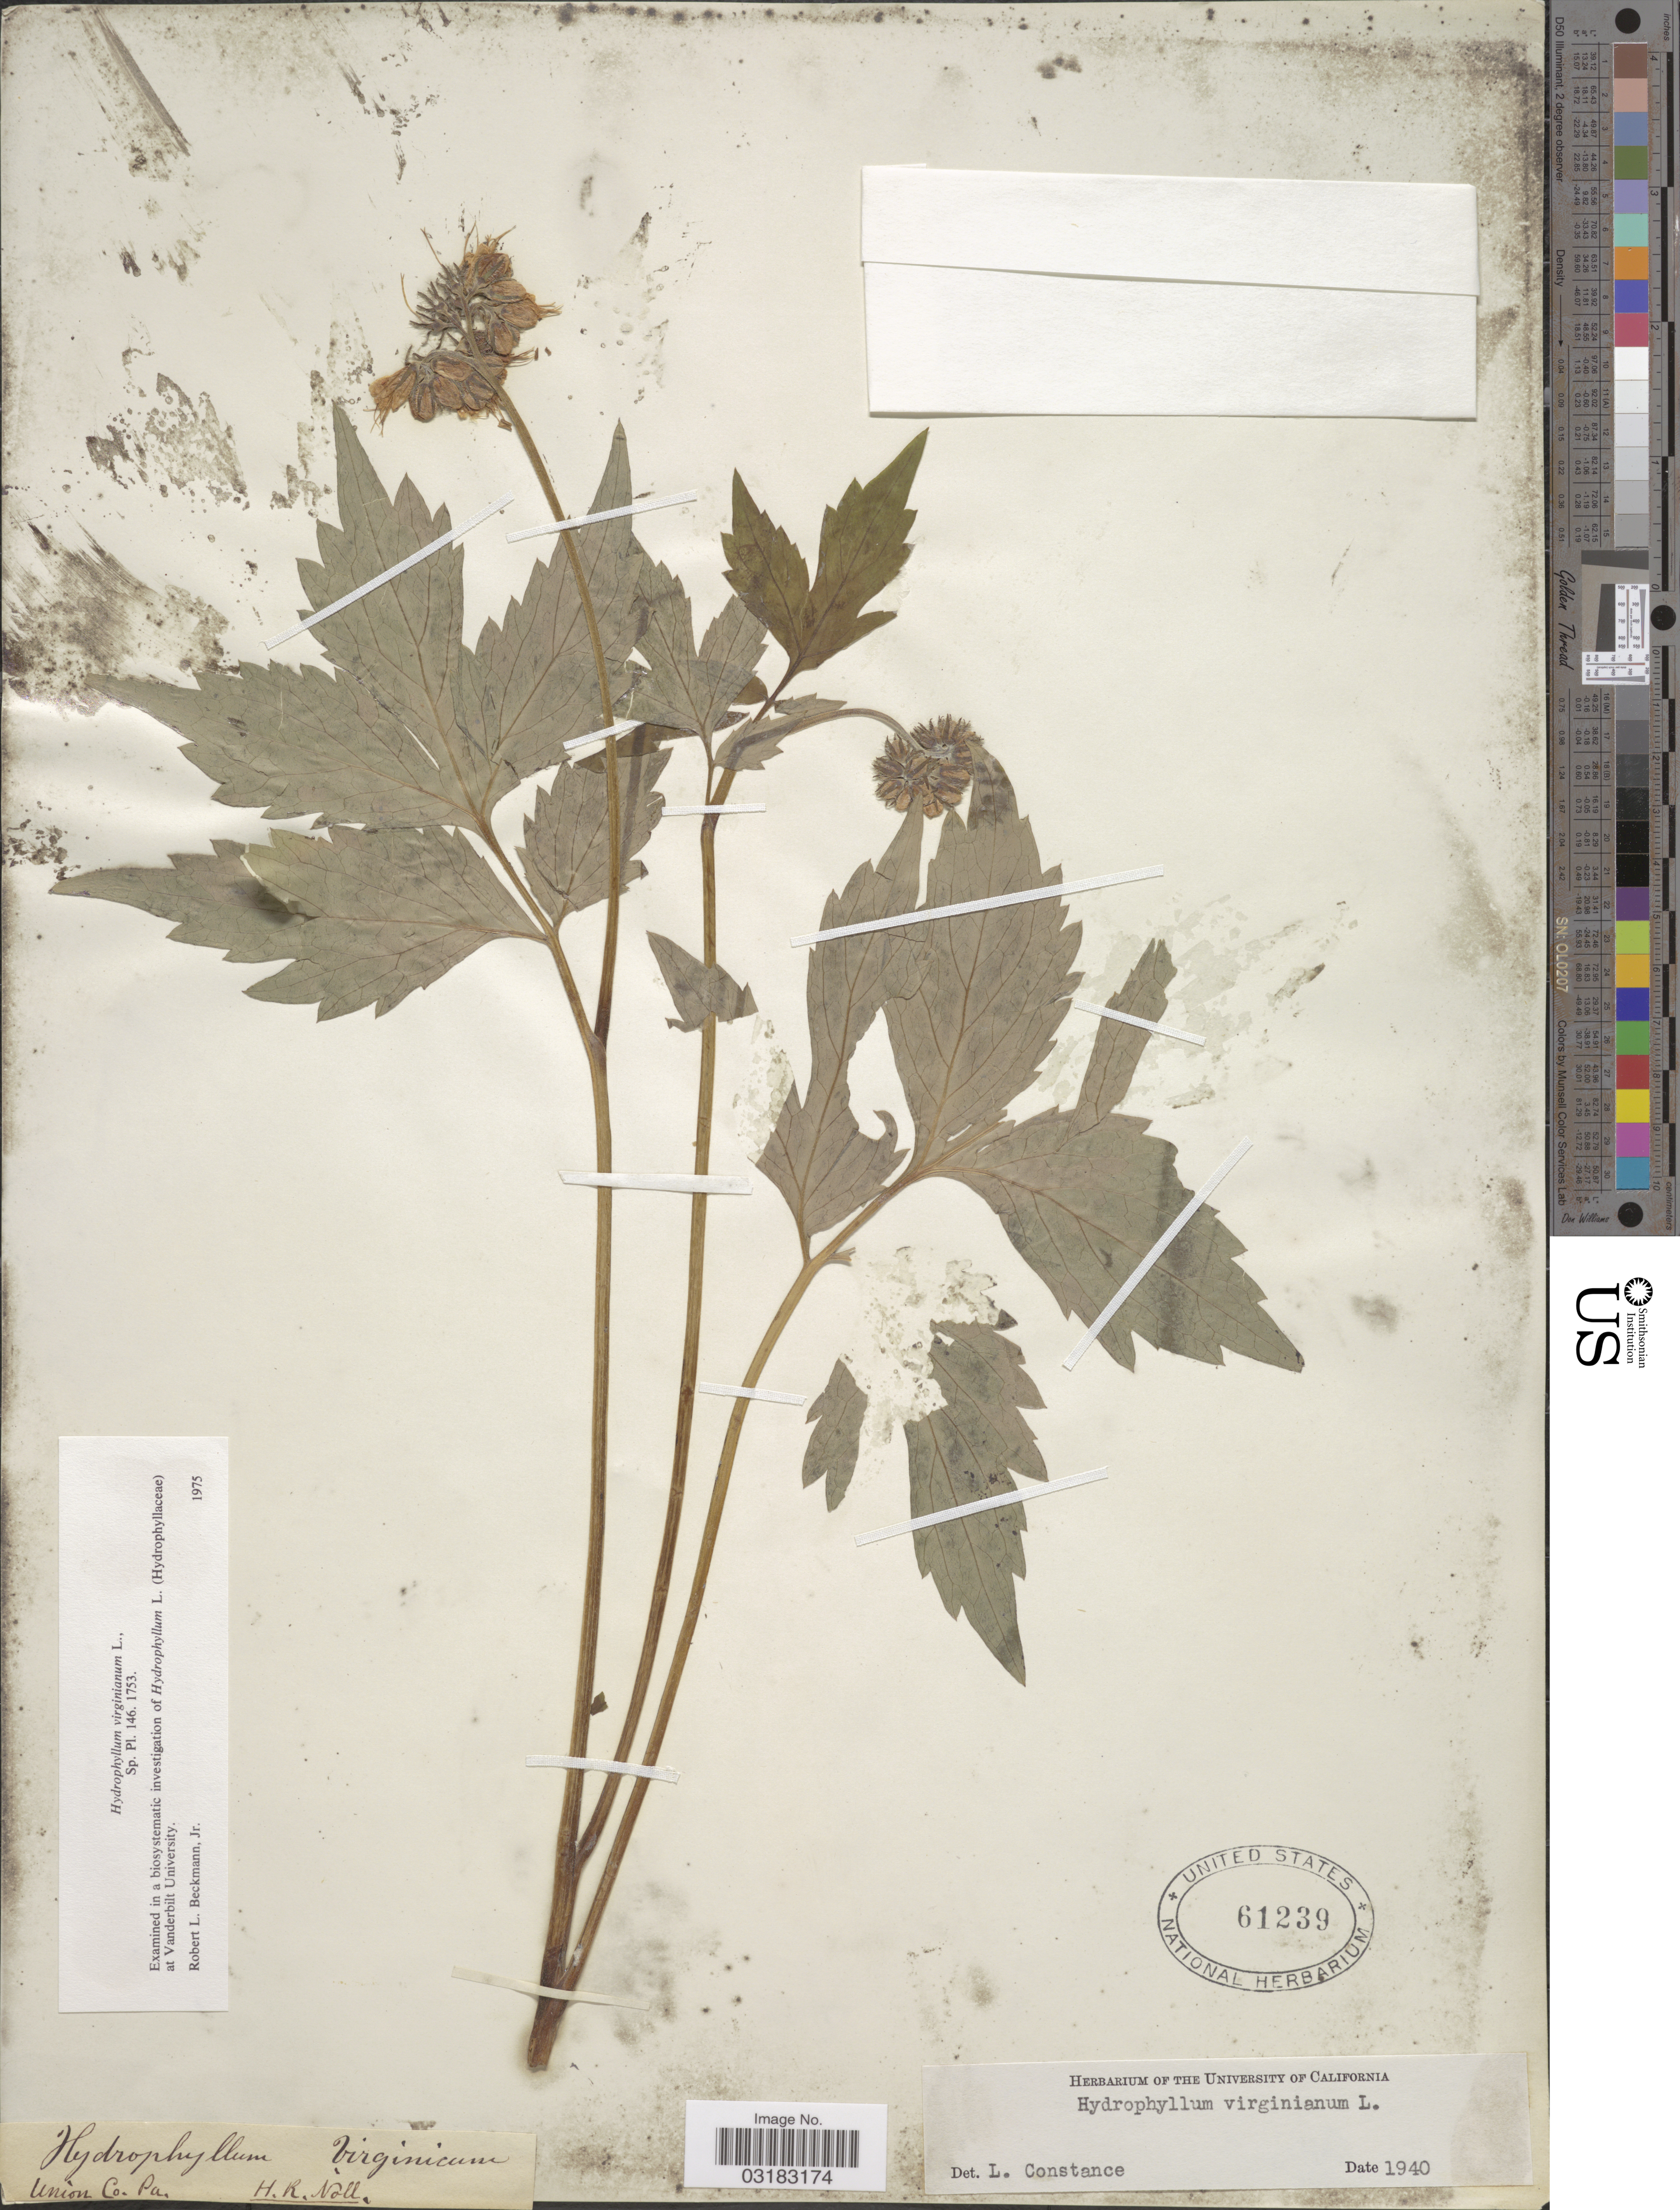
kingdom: Plantae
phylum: Tracheophyta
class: Magnoliopsida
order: Boraginales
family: Hydrophyllaceae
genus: Hydrophyllum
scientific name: Hydrophyllum virginianum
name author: L.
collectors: H. Noll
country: United States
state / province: Pennsylvania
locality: Union Co.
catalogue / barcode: US 61239